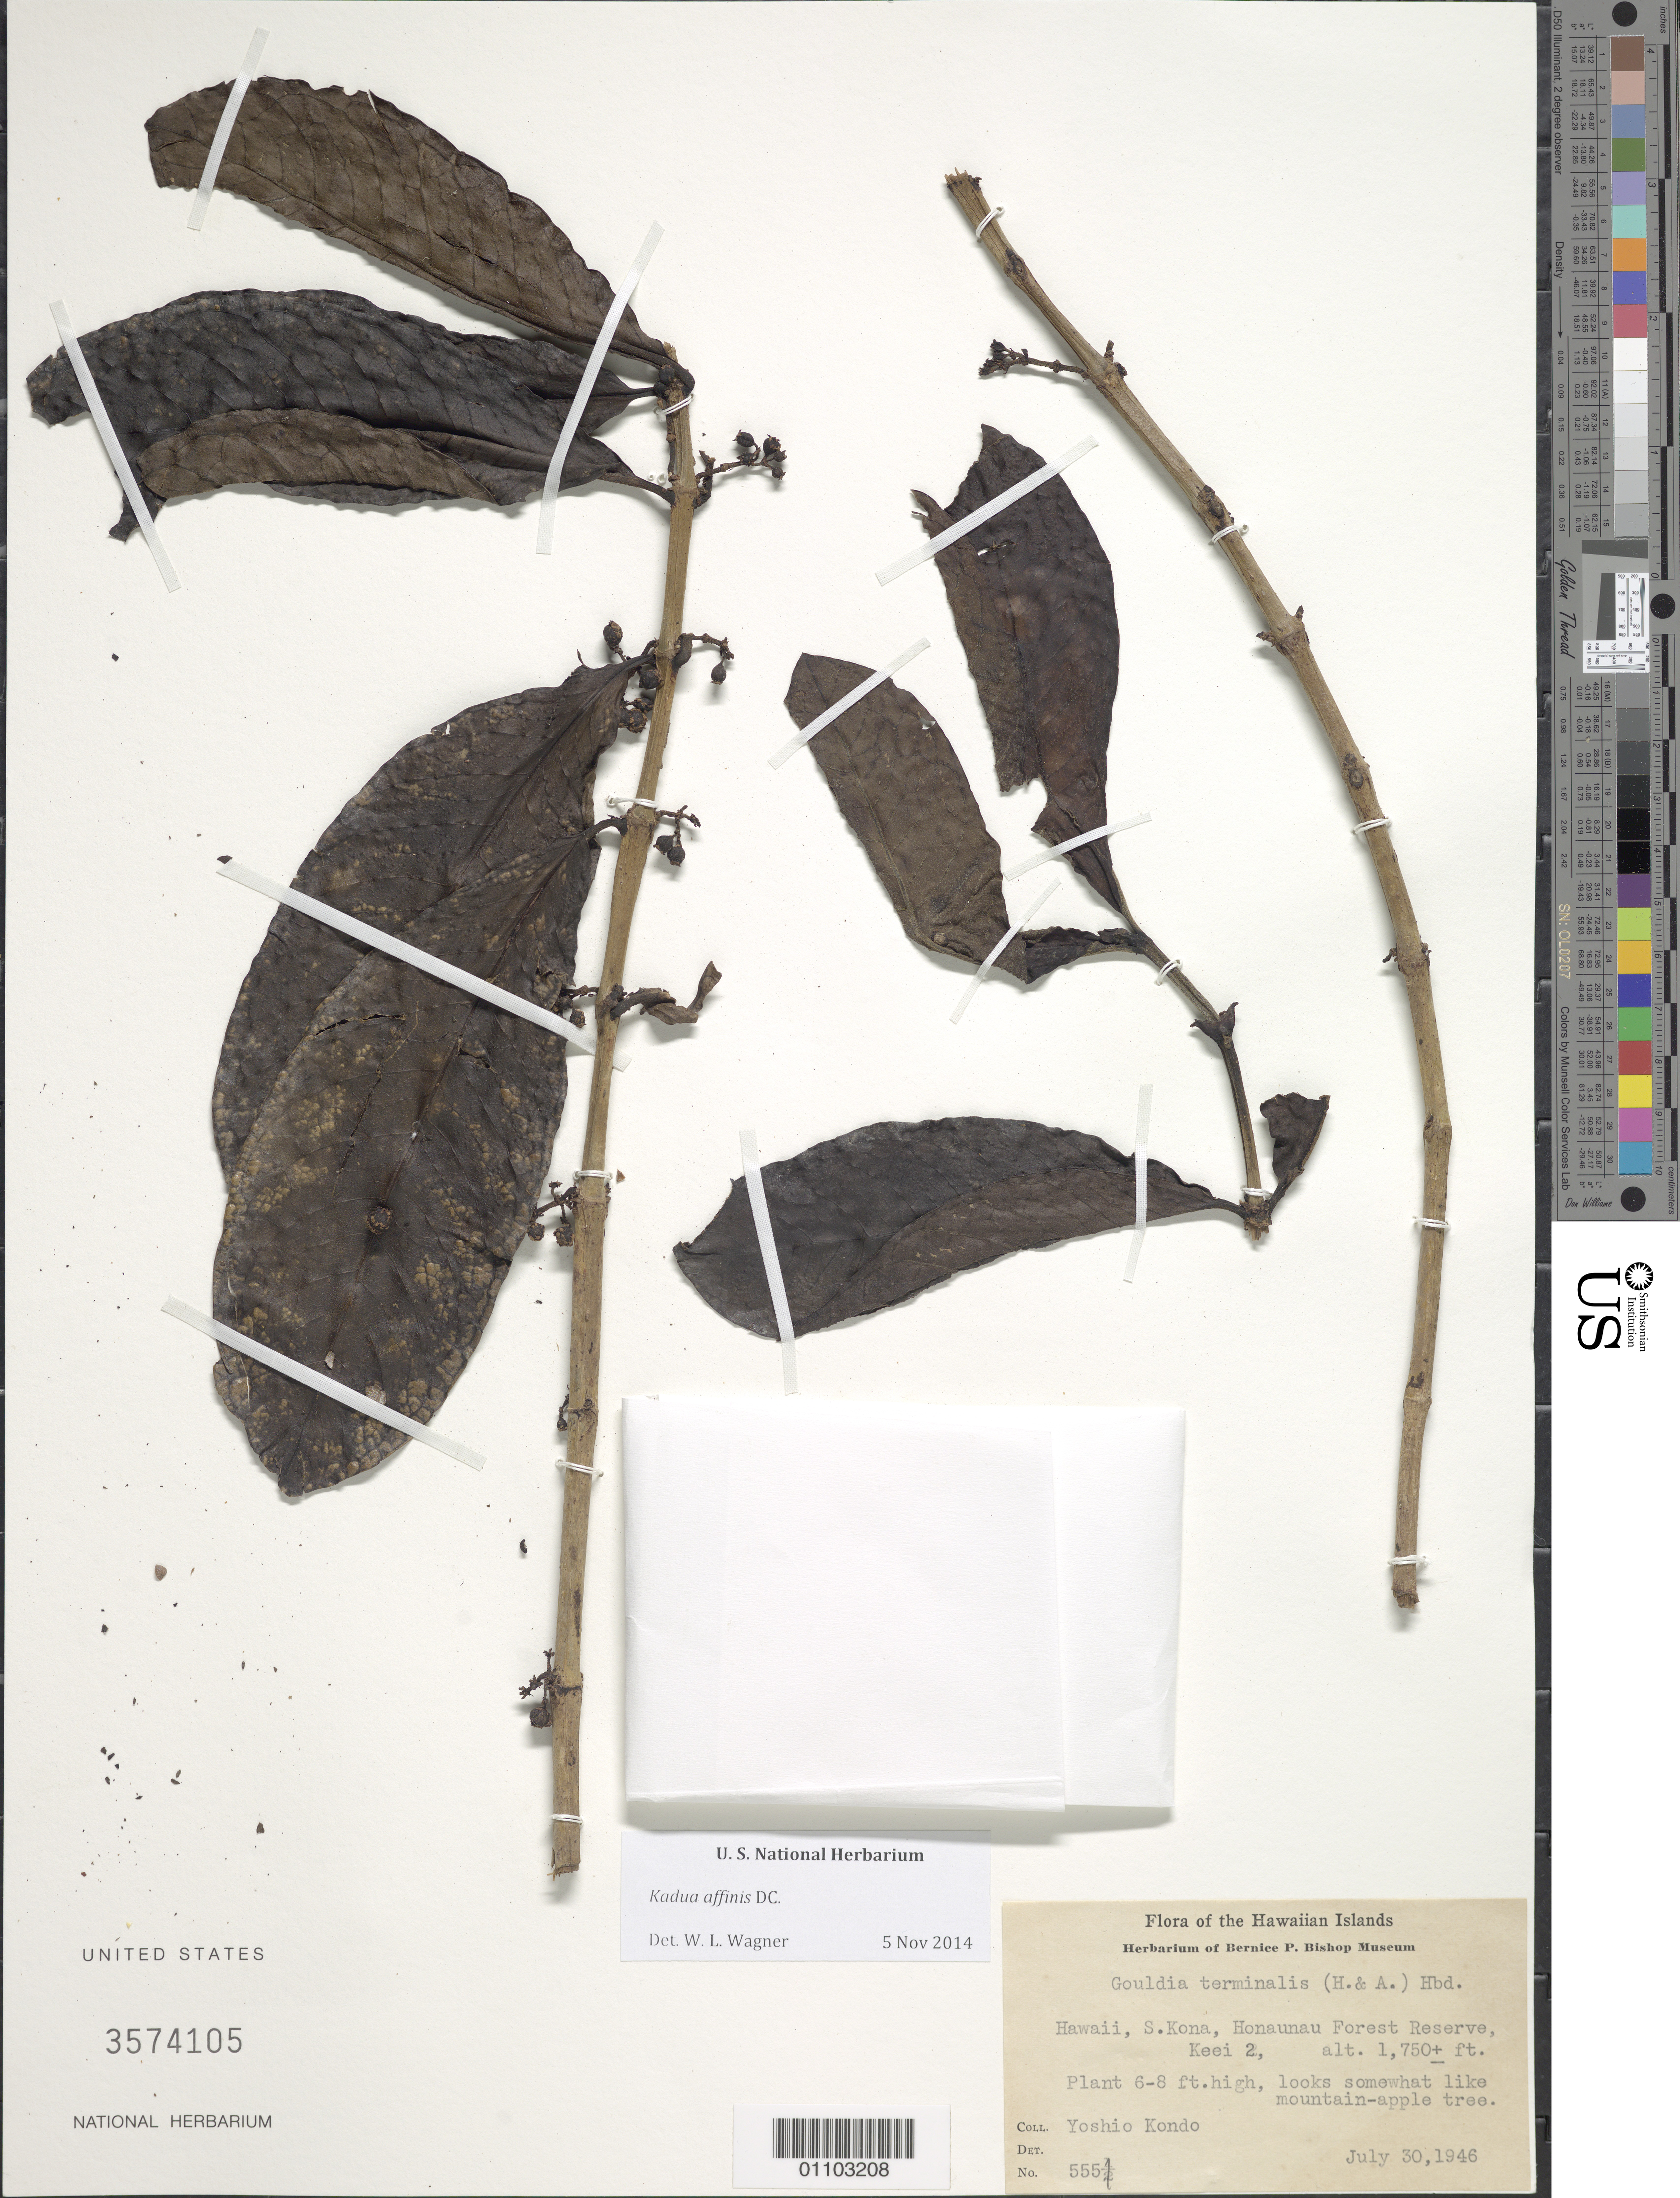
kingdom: Plantae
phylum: Tracheophyta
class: Magnoliopsida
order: Gentianales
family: Rubiaceae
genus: Kadua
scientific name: Kadua affinis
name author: DC.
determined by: Wagner, W. L., (BOT), Smithsonian Institution - National Museum of Natural History (UNITED STATES)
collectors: Y. Kondo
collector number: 555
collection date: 1946-07-30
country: United States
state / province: Hawaii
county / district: Hawaii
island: Hawaii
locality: S. Kona, Honaunau Forest Reserve. Keei 2.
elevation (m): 533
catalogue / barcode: US 3574105